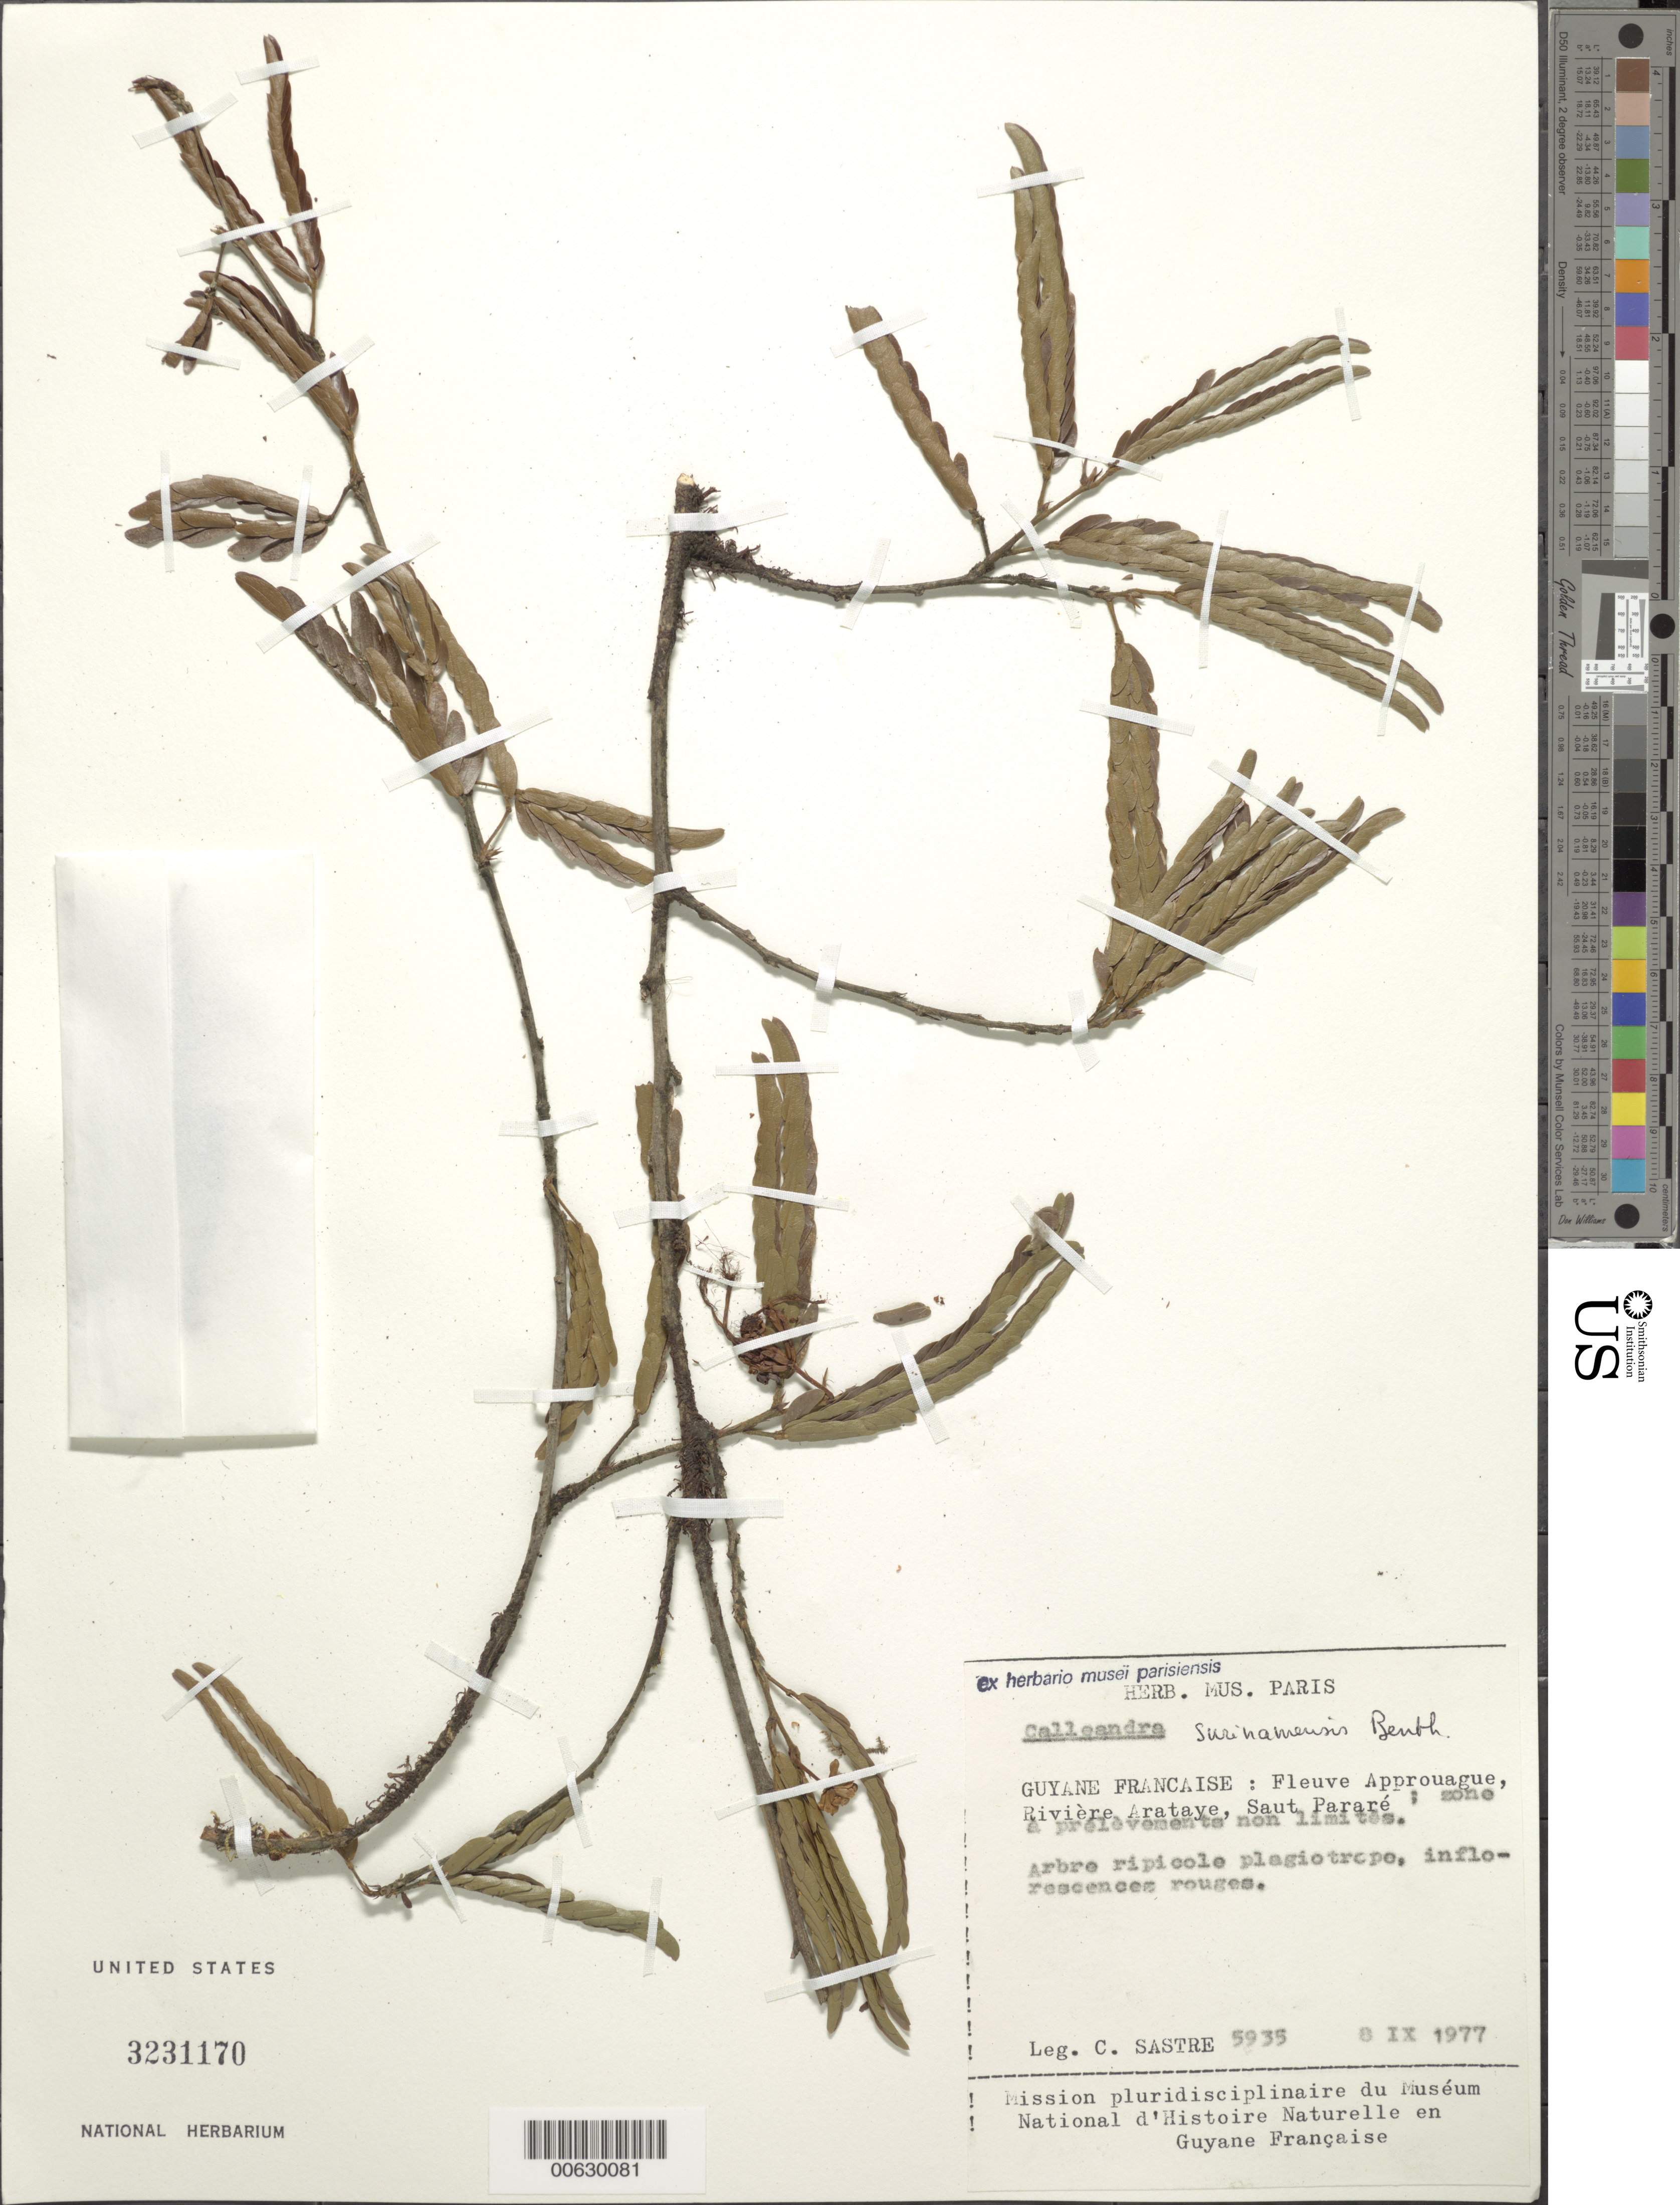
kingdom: Plantae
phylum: Tracheophyta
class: Magnoliopsida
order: Fabales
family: Fabaceae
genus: Calliandra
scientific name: Calliandra surinamensis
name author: Benth.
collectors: C. H. L. Sastre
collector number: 5935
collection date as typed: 8-Sep-77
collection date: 1977-09-08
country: French Guiana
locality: Saut Pararé, Rivière Arataye, Fleuve Approuague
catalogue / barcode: US 3231170